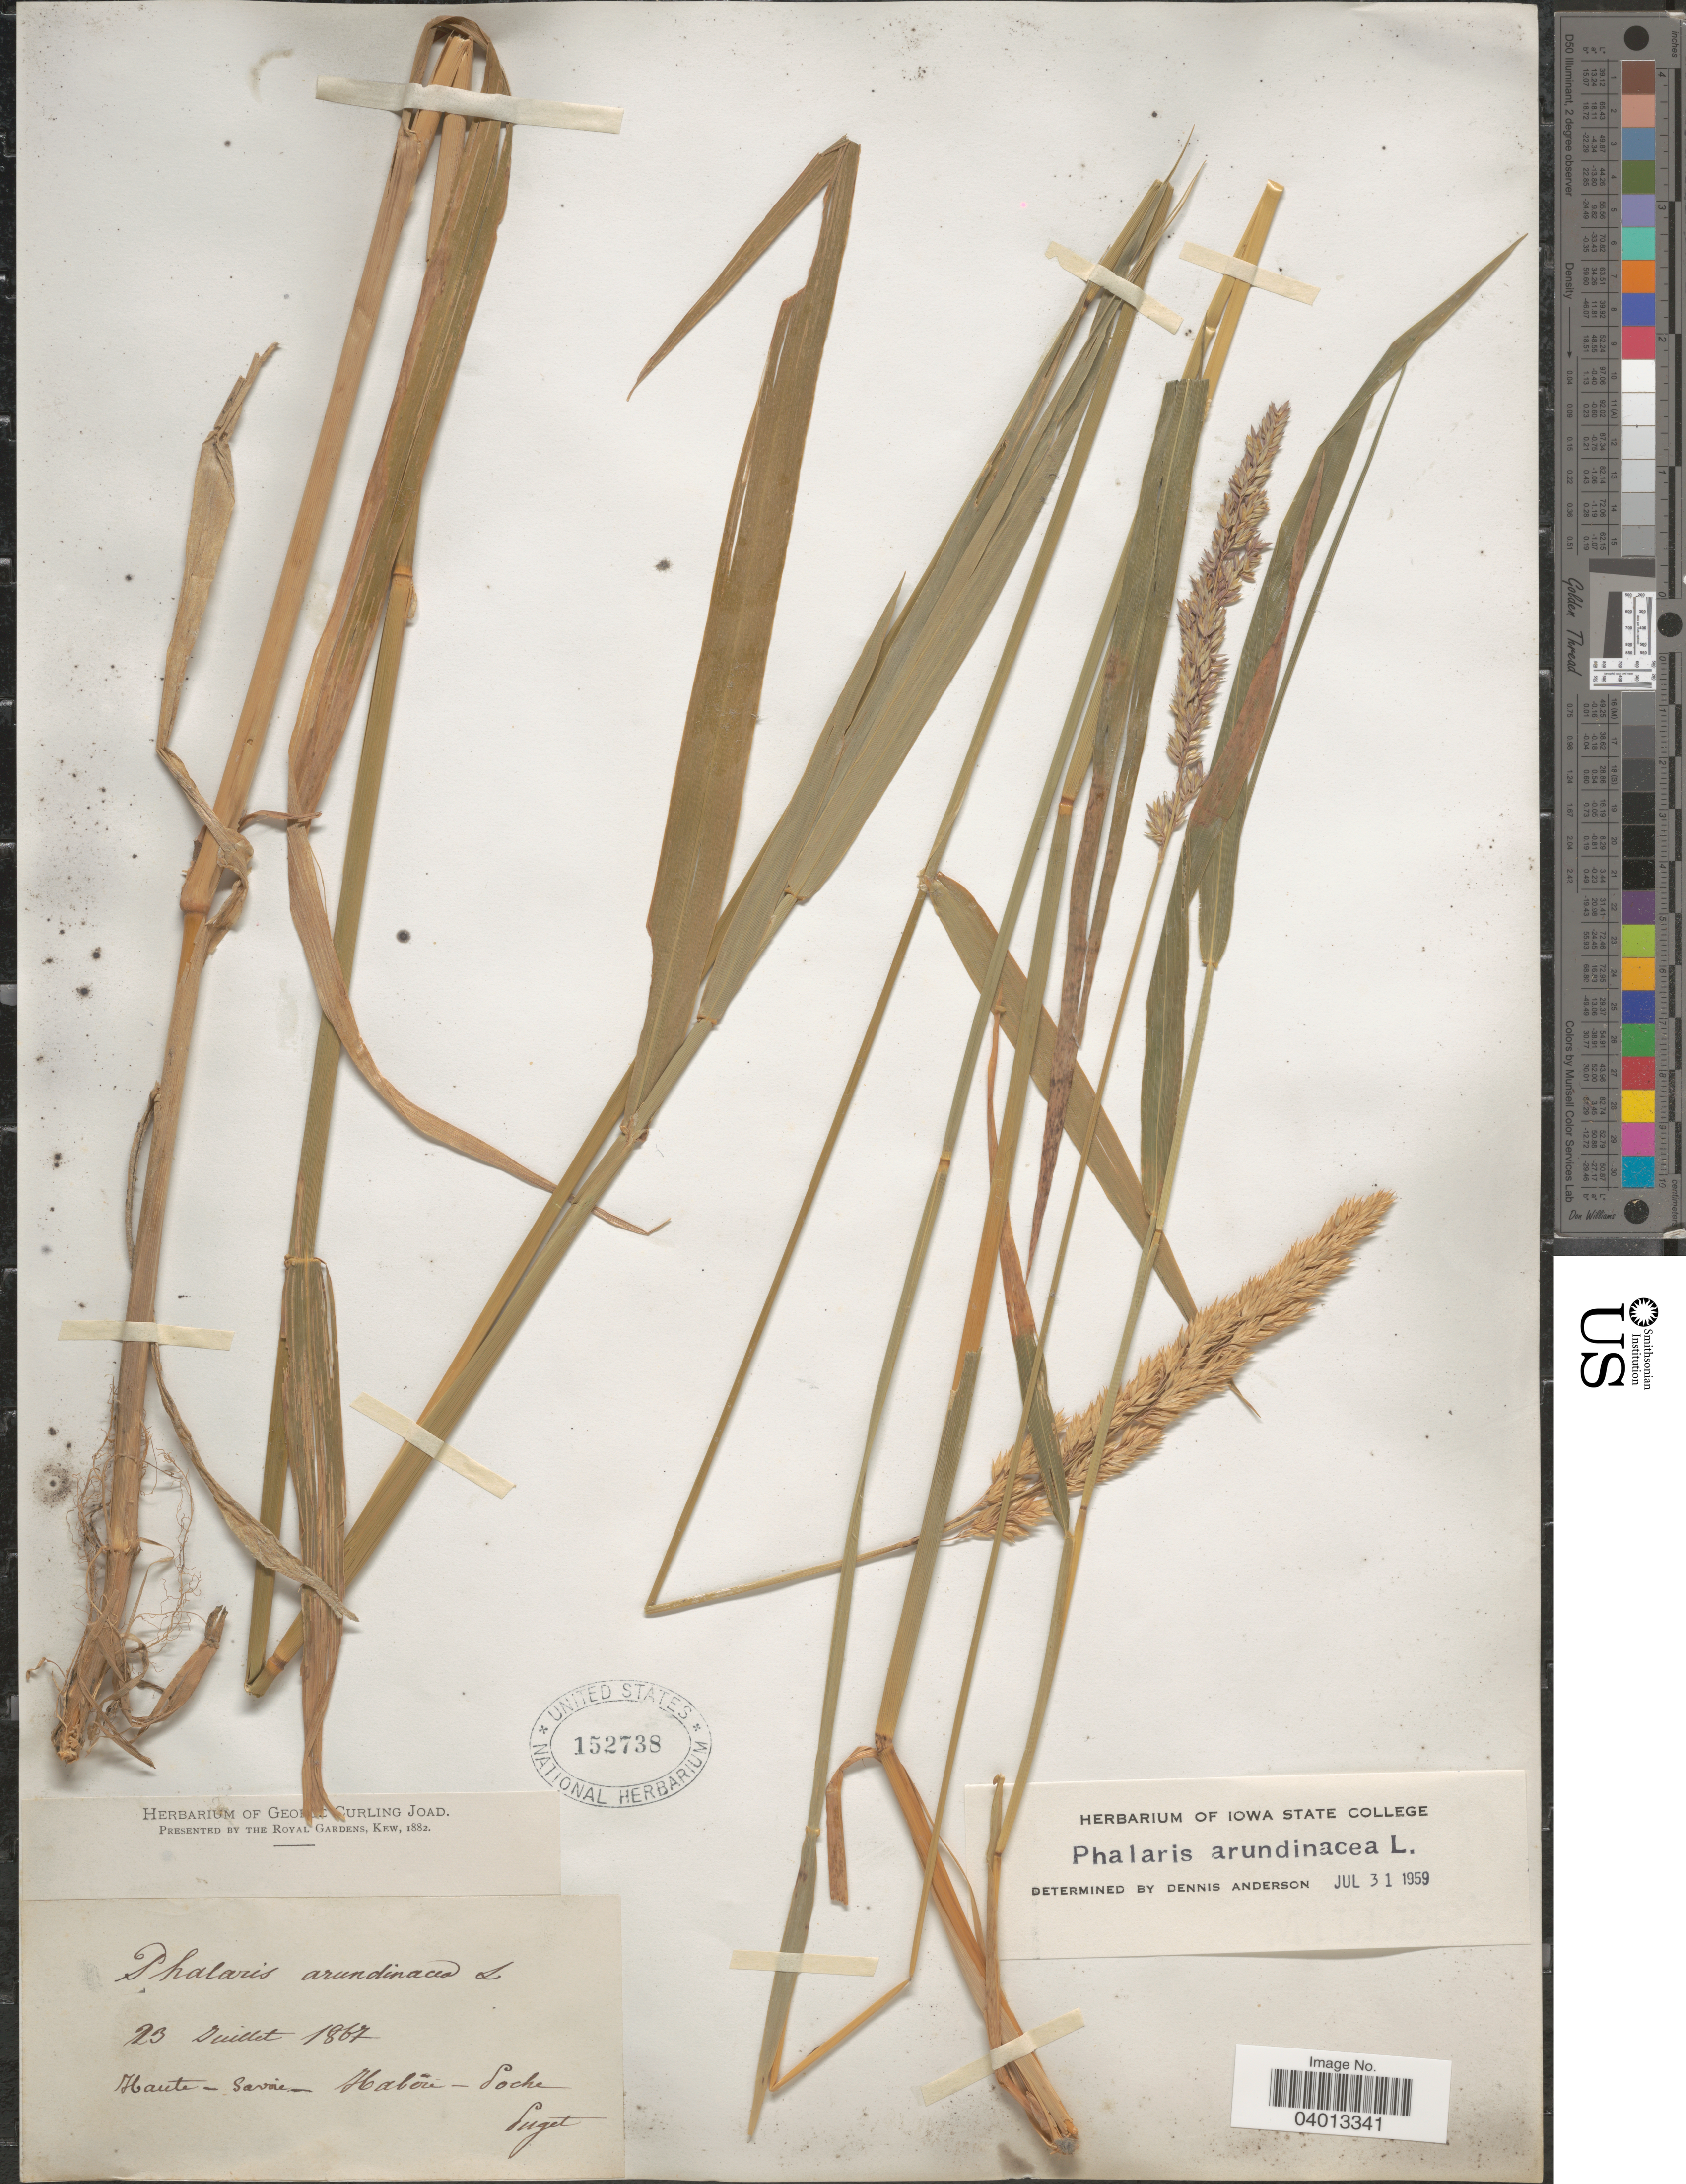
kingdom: Plantae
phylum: Tracheophyta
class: Liliopsida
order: Poales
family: Poaceae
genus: Phalaris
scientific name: Phalaris arundinacea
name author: L.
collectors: -. Puget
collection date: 1867-07-23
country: France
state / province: Auvergne-Rhône-Alpes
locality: Haute - Savoie. Habère-Poche.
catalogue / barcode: US 152738